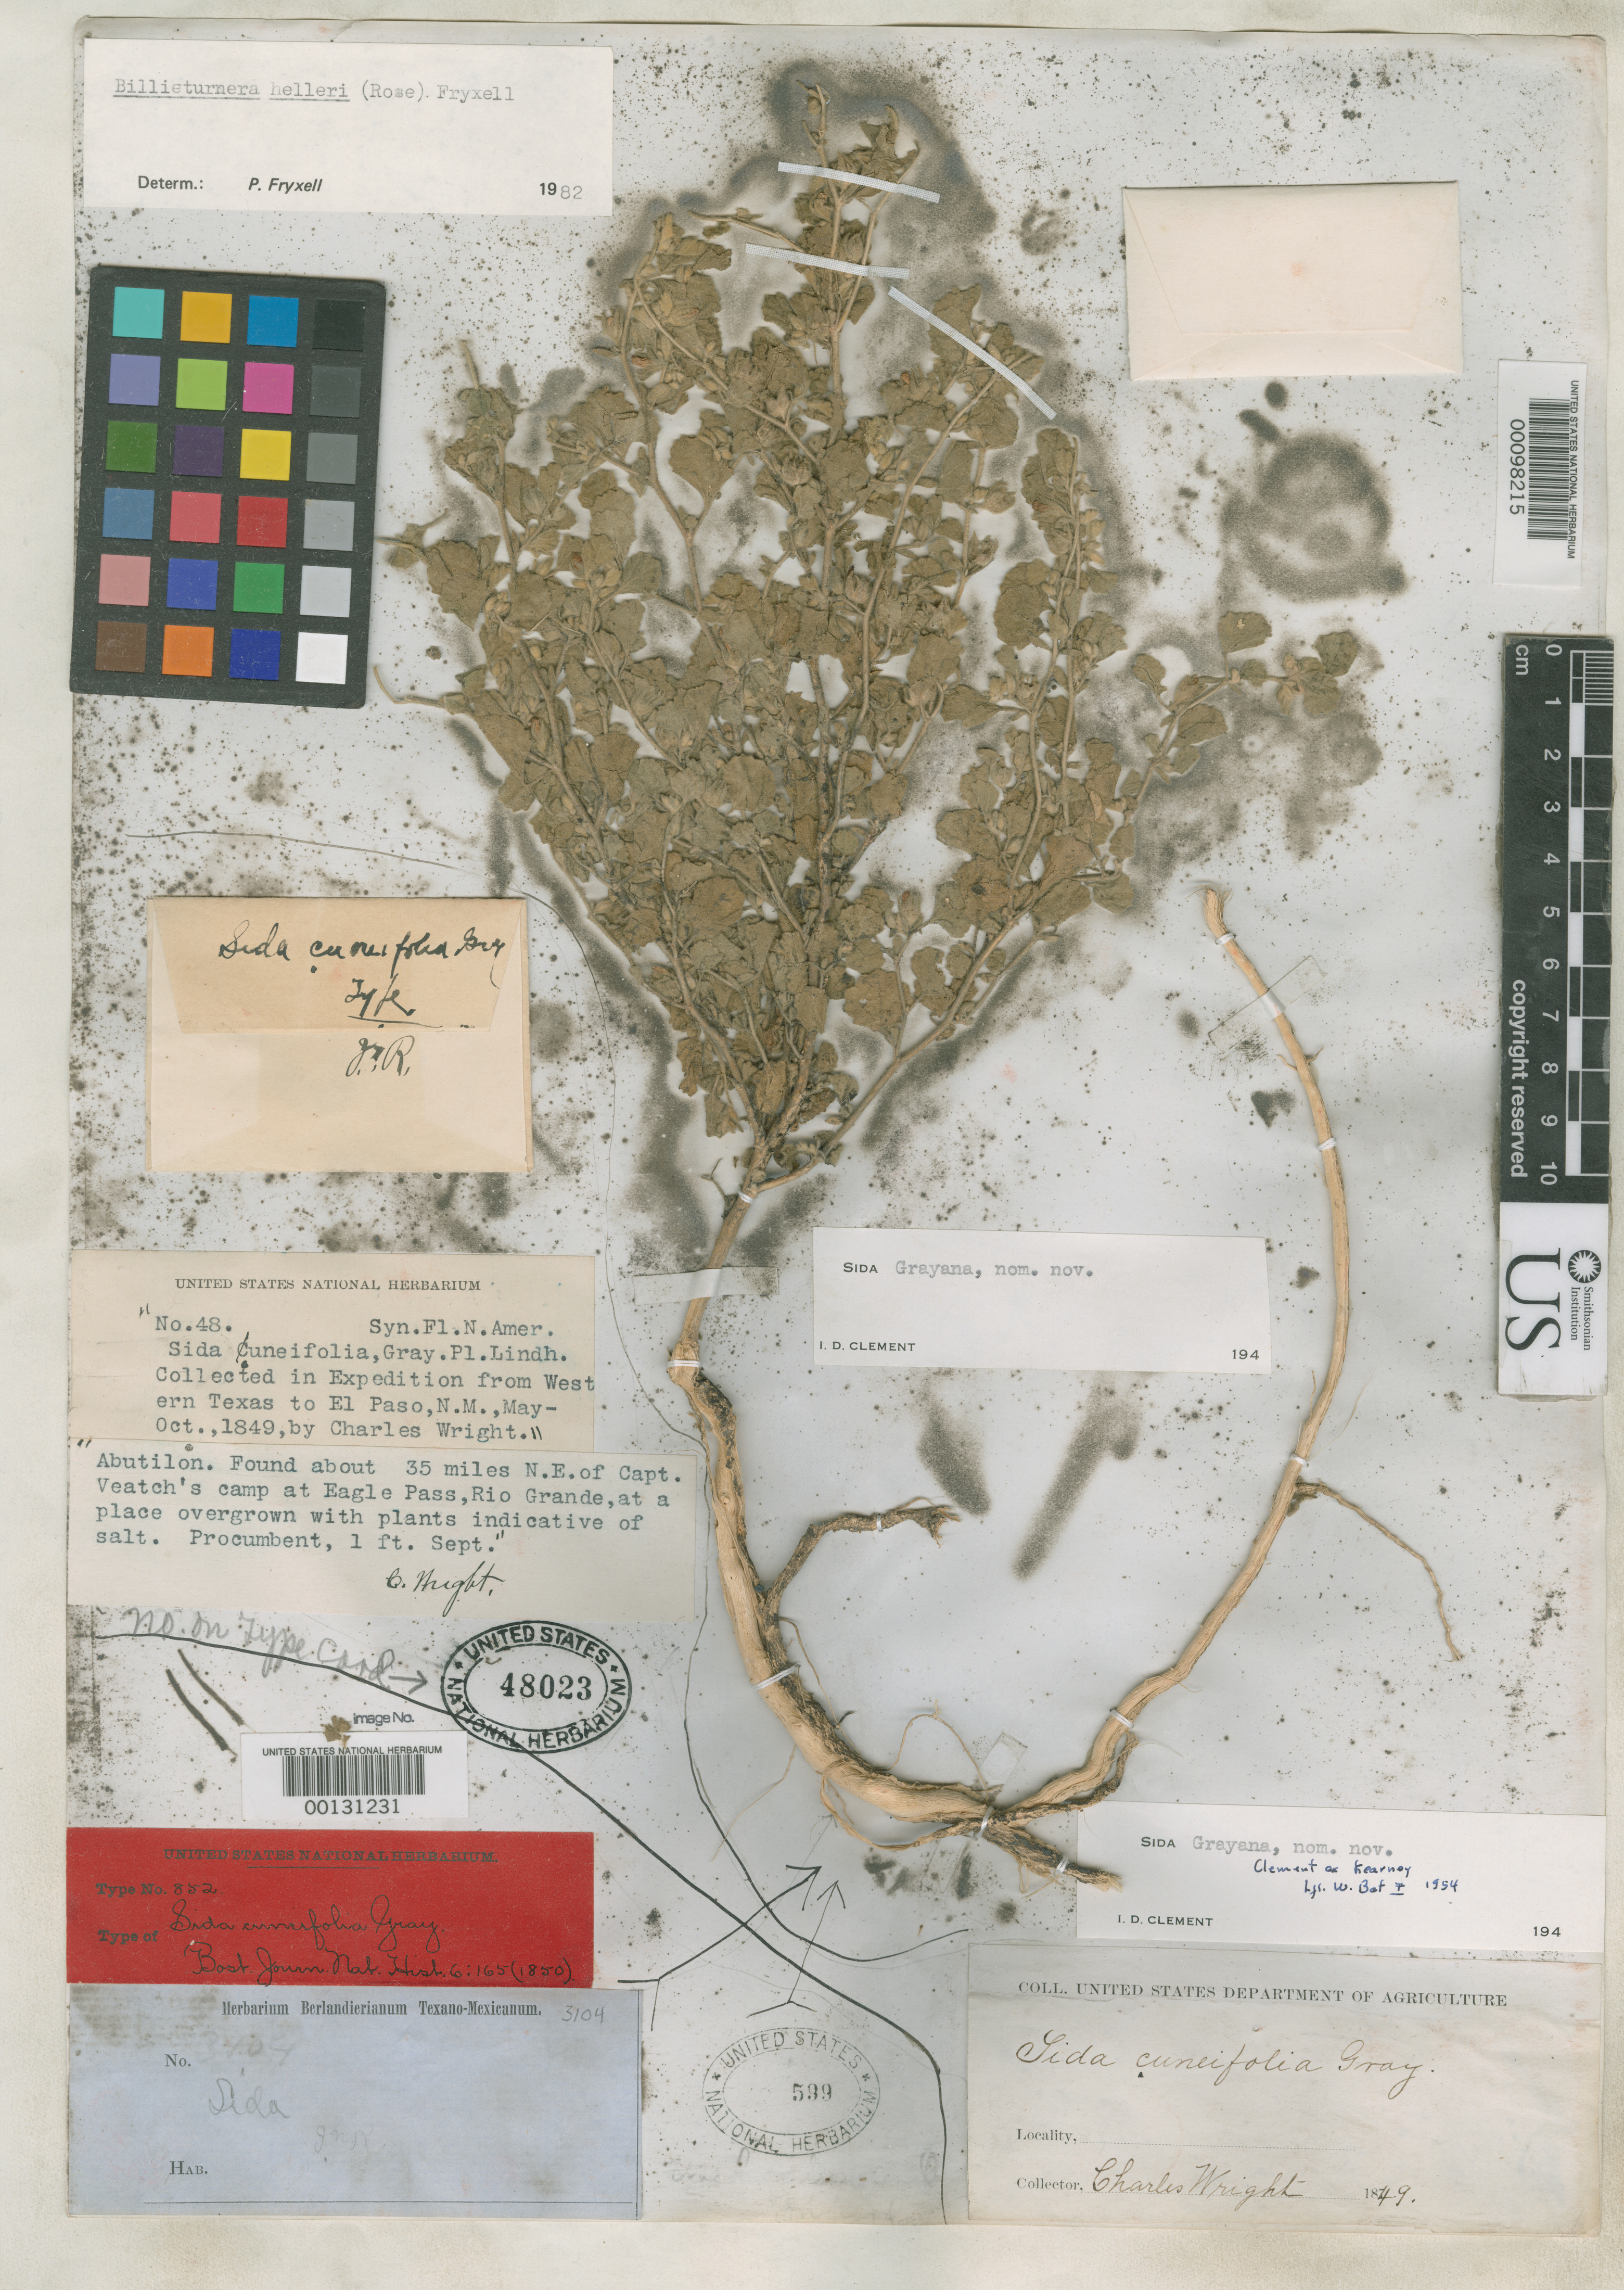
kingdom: Plantae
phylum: Tracheophyta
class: Magnoliopsida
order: Malvales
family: Malvaceae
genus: Sida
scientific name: Sida cuneifolia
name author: A. Gray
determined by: Fryxell, Paul A.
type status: Possible Type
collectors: C. Wright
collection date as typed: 1849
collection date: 1849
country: United States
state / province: Texas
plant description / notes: Later homonym of Sida cuneifolia Roxb. (1832).; Also a type of Sida grayana Clement, nom. nov.; Sheet with confusing labels and annotations but apparently mounted with two collections, one or both possibly not type material; see attached notes by Clement.; Replacement name for Sida cuneifolia A. Gray (1850), non S. cuneifolia Roxb. (1832).; Also a type of Sida cuneifolia A. Gray, nom. illeg.; Sheet with confusing labels and annotations but apparently mounted with two collections, one or both possibly not type material; see attached notes by Clement.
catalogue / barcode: US 599